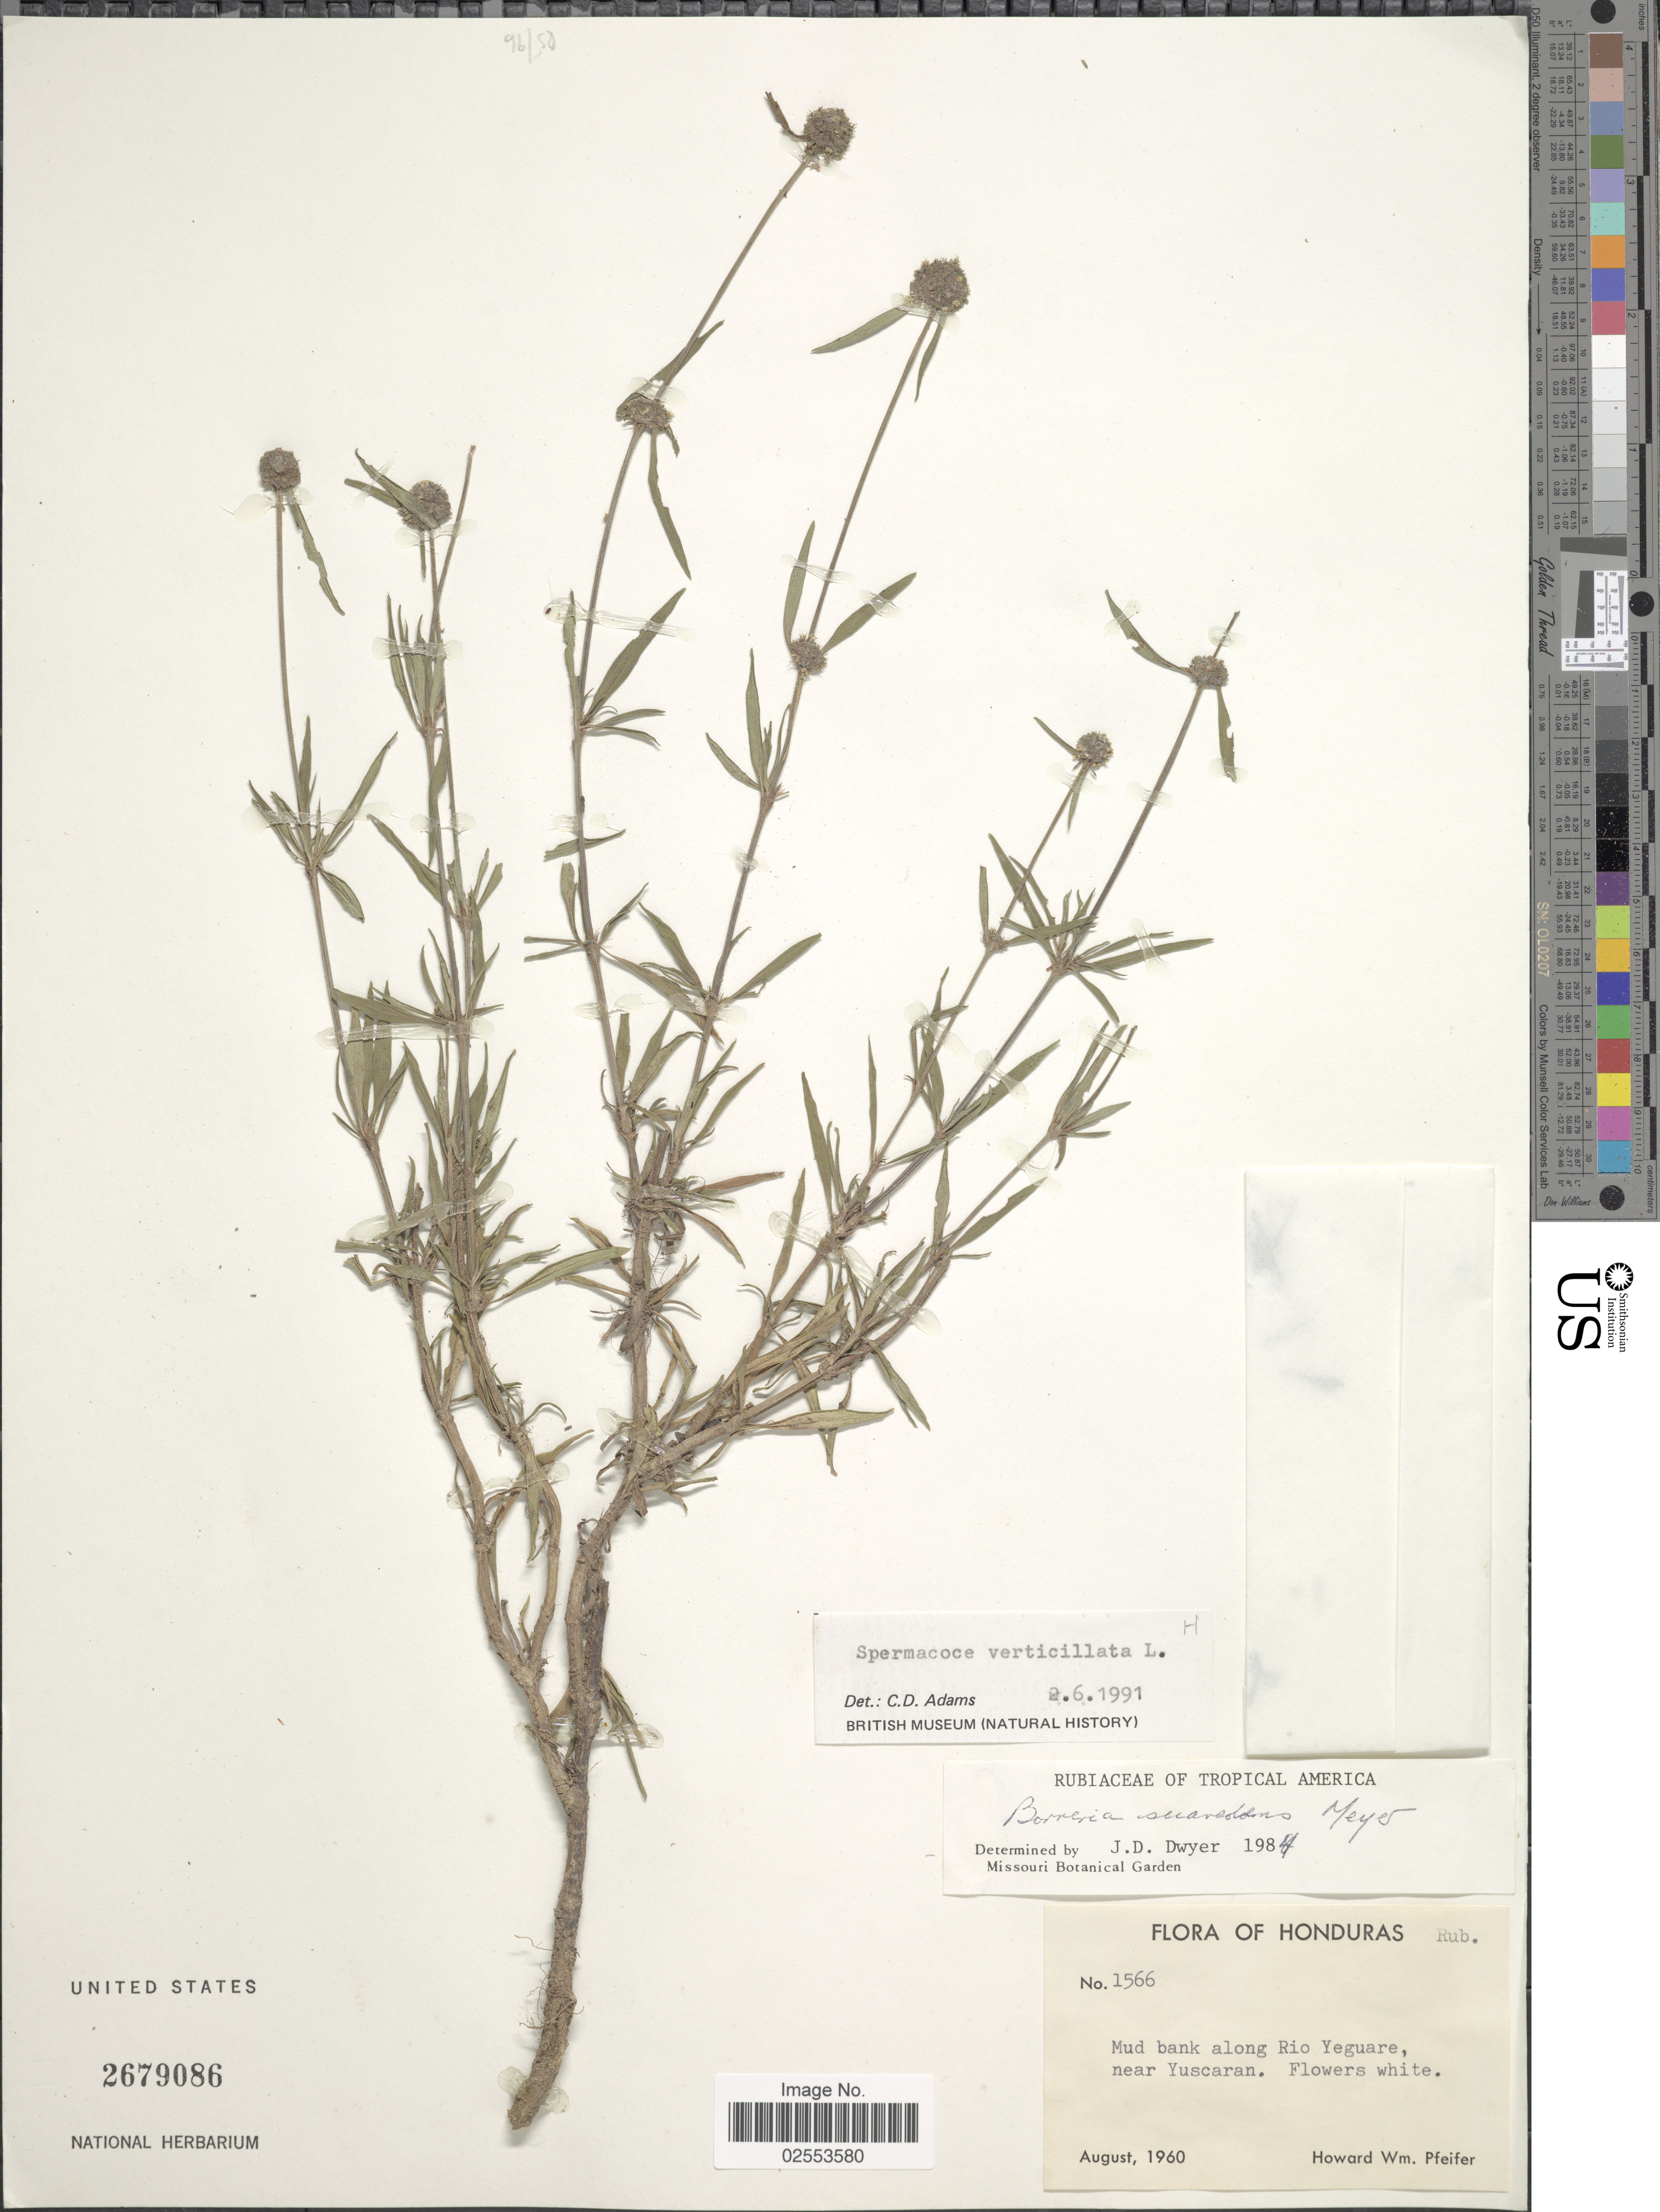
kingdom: Plantae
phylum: Tracheophyta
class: Magnoliopsida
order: Gentianales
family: Rubiaceae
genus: Spermacoce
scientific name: Spermacoce verticillata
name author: L.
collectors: H. W. Pfeifer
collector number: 1566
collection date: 1960-08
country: Honduras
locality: Along Rio Yeguare, near Yuscaran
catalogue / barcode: US 2679086